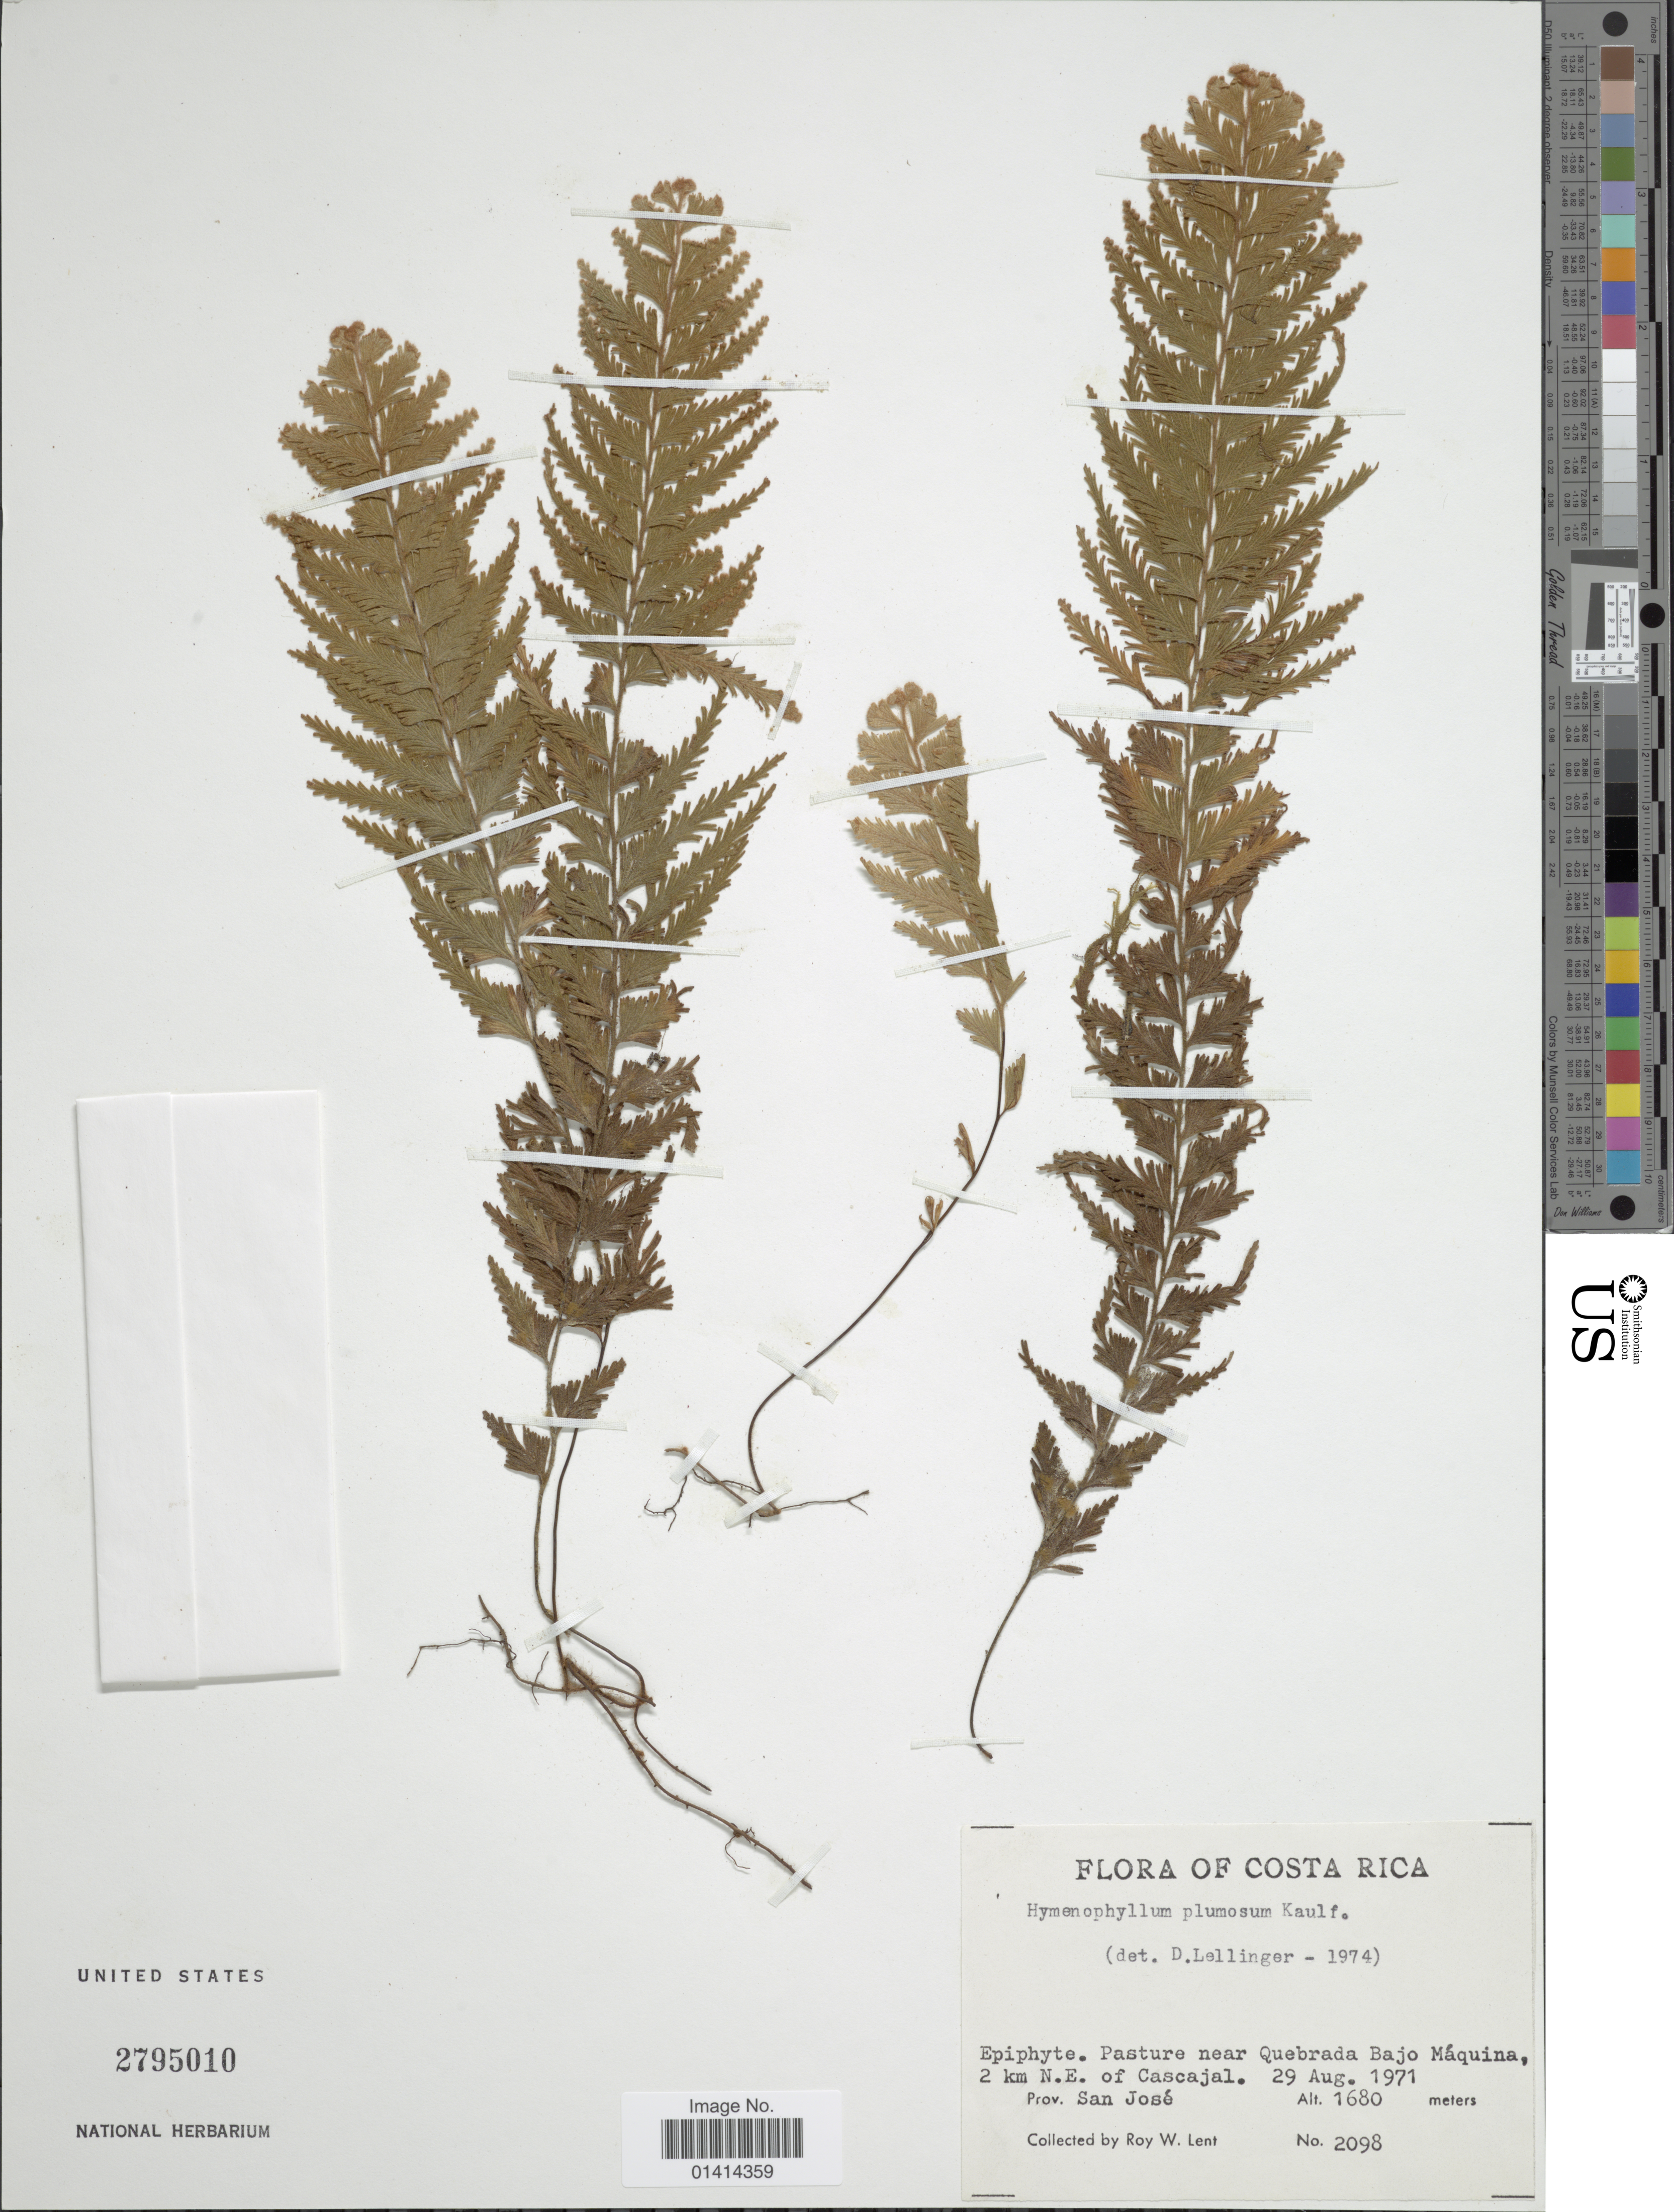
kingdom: Plantae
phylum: Tracheophyta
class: Polypodiopsida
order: Hymenophyllales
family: Hymenophyllaceae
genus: Hymenophyllum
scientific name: Hymenophyllum plumosum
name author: Kaulf.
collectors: R. W. Lent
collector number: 2098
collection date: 1971-08-29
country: Costa Rica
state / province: San José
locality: Pasture near Quebrada Bajo Máquina, 2 km N.E. of Cascajal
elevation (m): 1680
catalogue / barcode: US 2795010